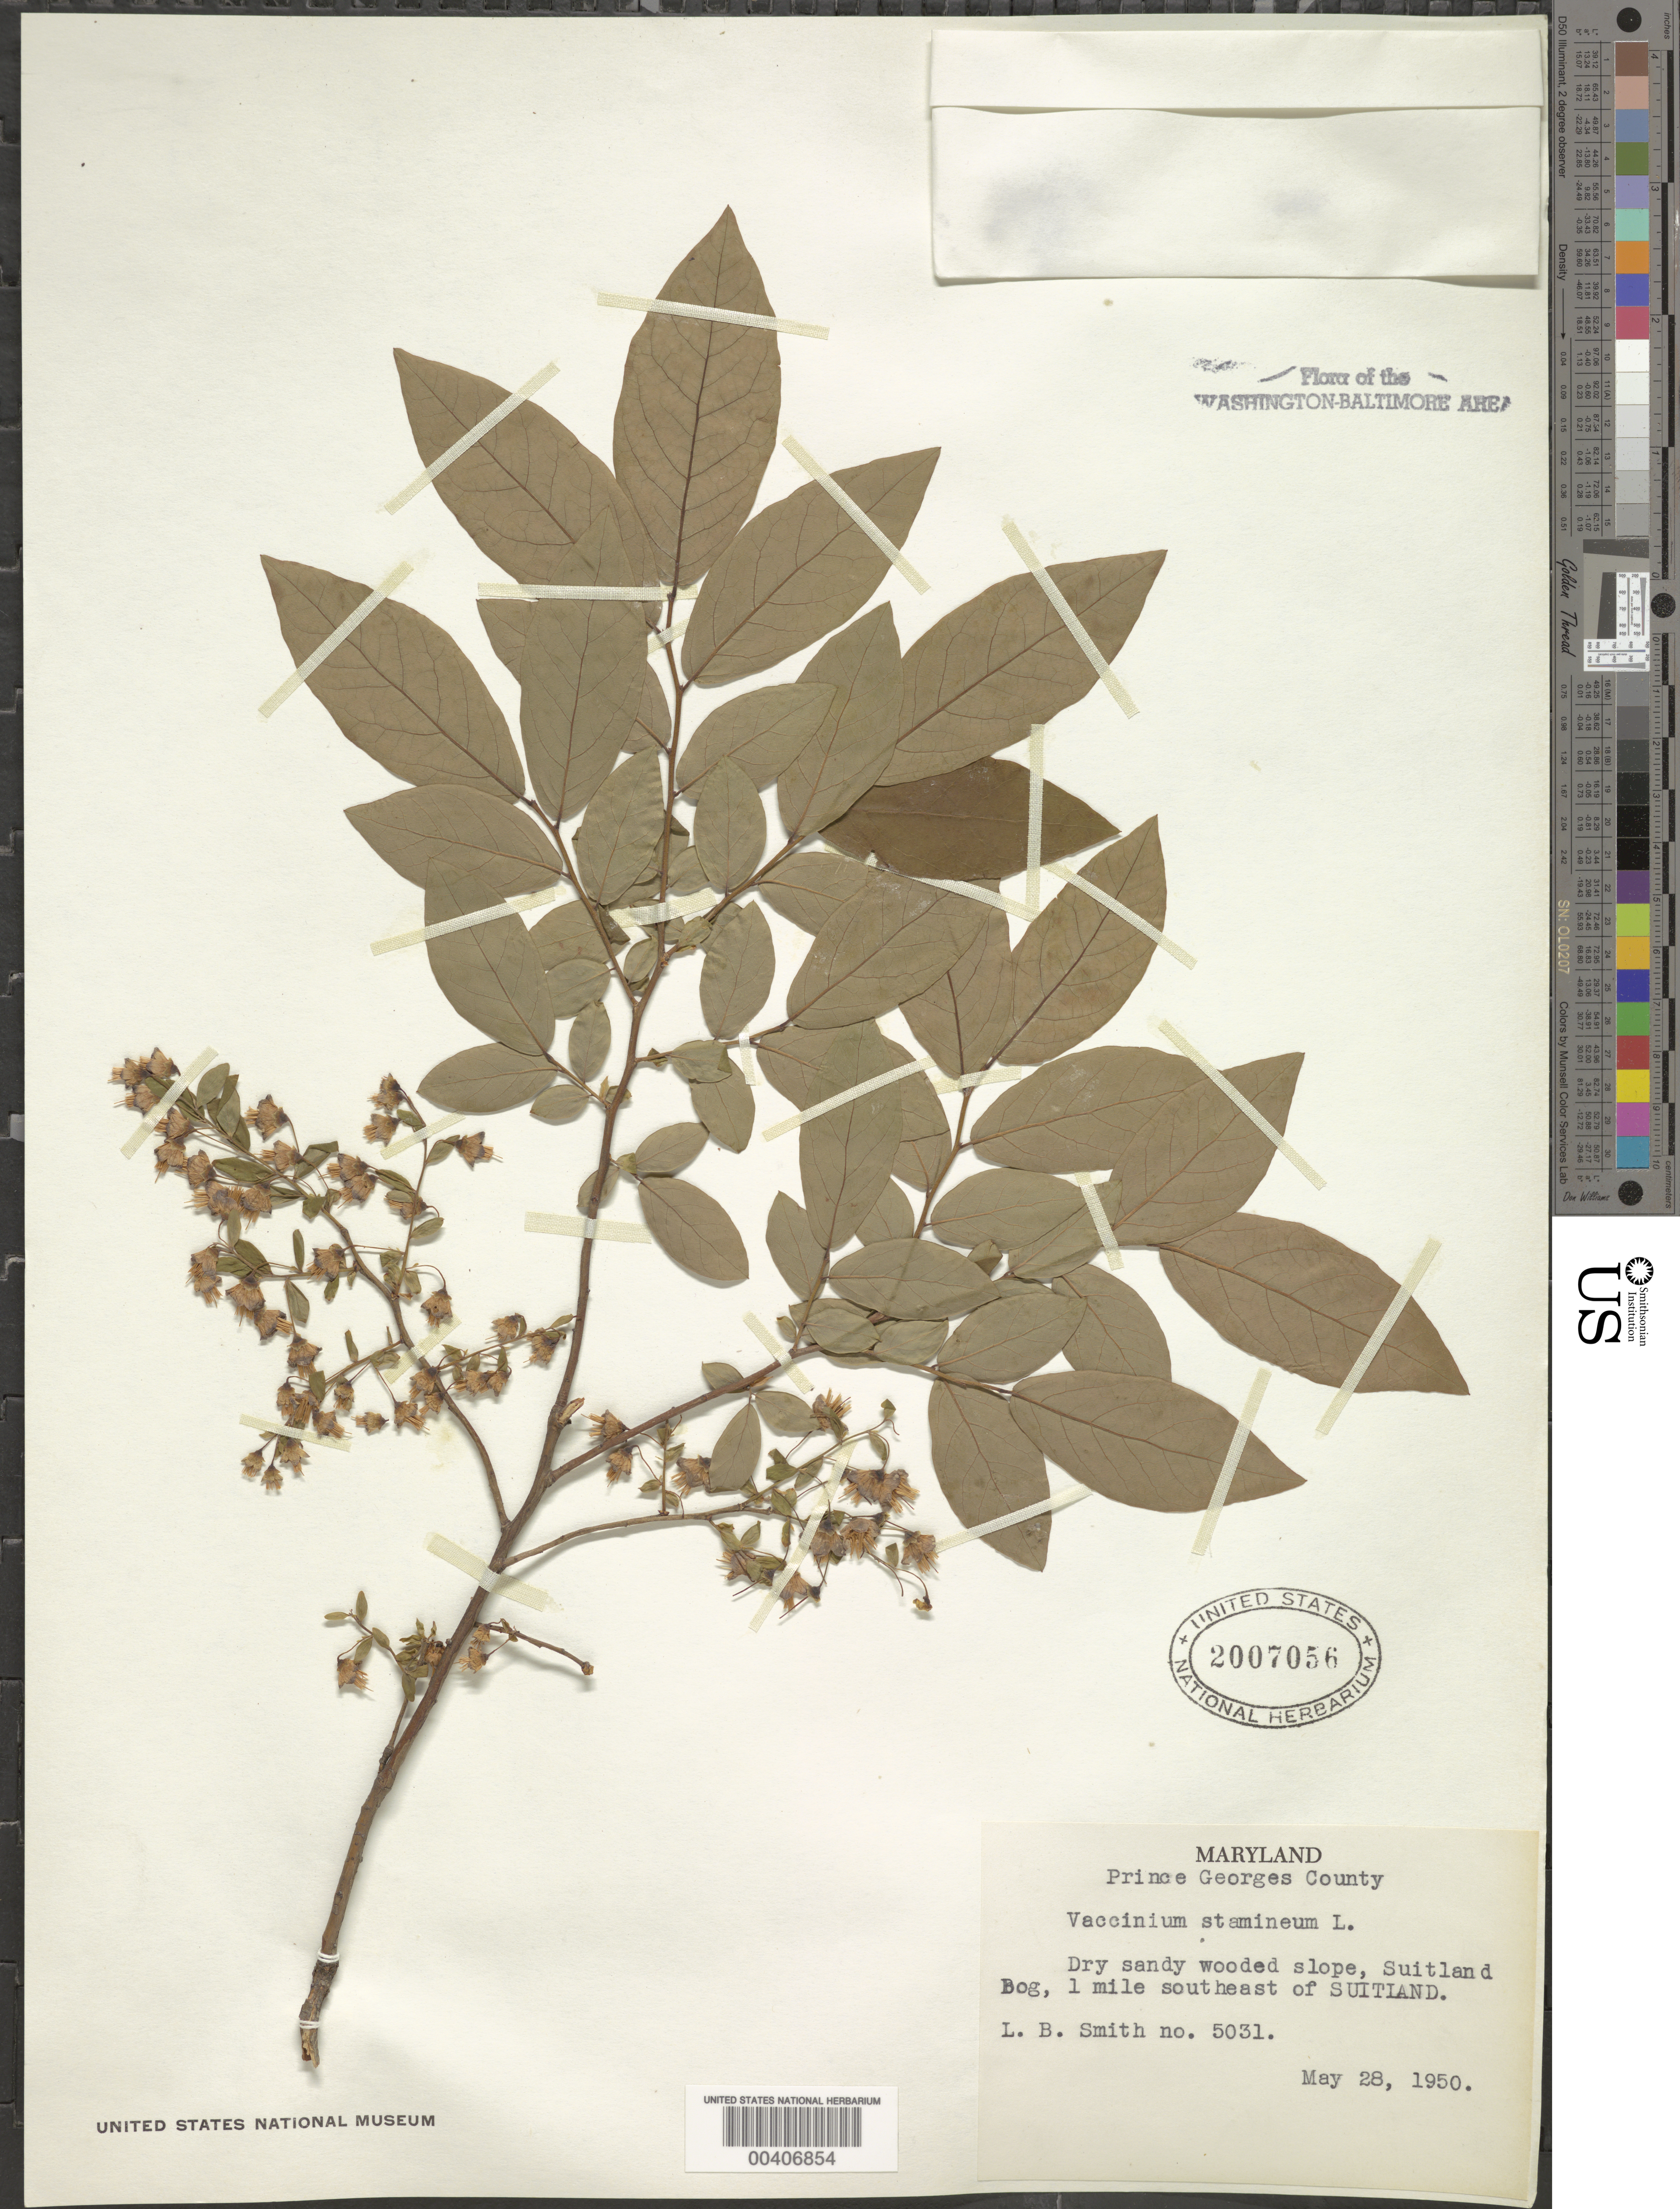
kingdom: Plantae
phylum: Tracheophyta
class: Magnoliopsida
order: Ericales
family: Ericaceae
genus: Vaccinium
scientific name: Vaccinium stamineum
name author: L.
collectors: L. Smith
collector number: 5031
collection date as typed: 28 May 1950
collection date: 1950-05-28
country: United States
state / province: Maryland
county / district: Prince George's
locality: Suitland Bog, southeast of Suitland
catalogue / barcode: US 2007056